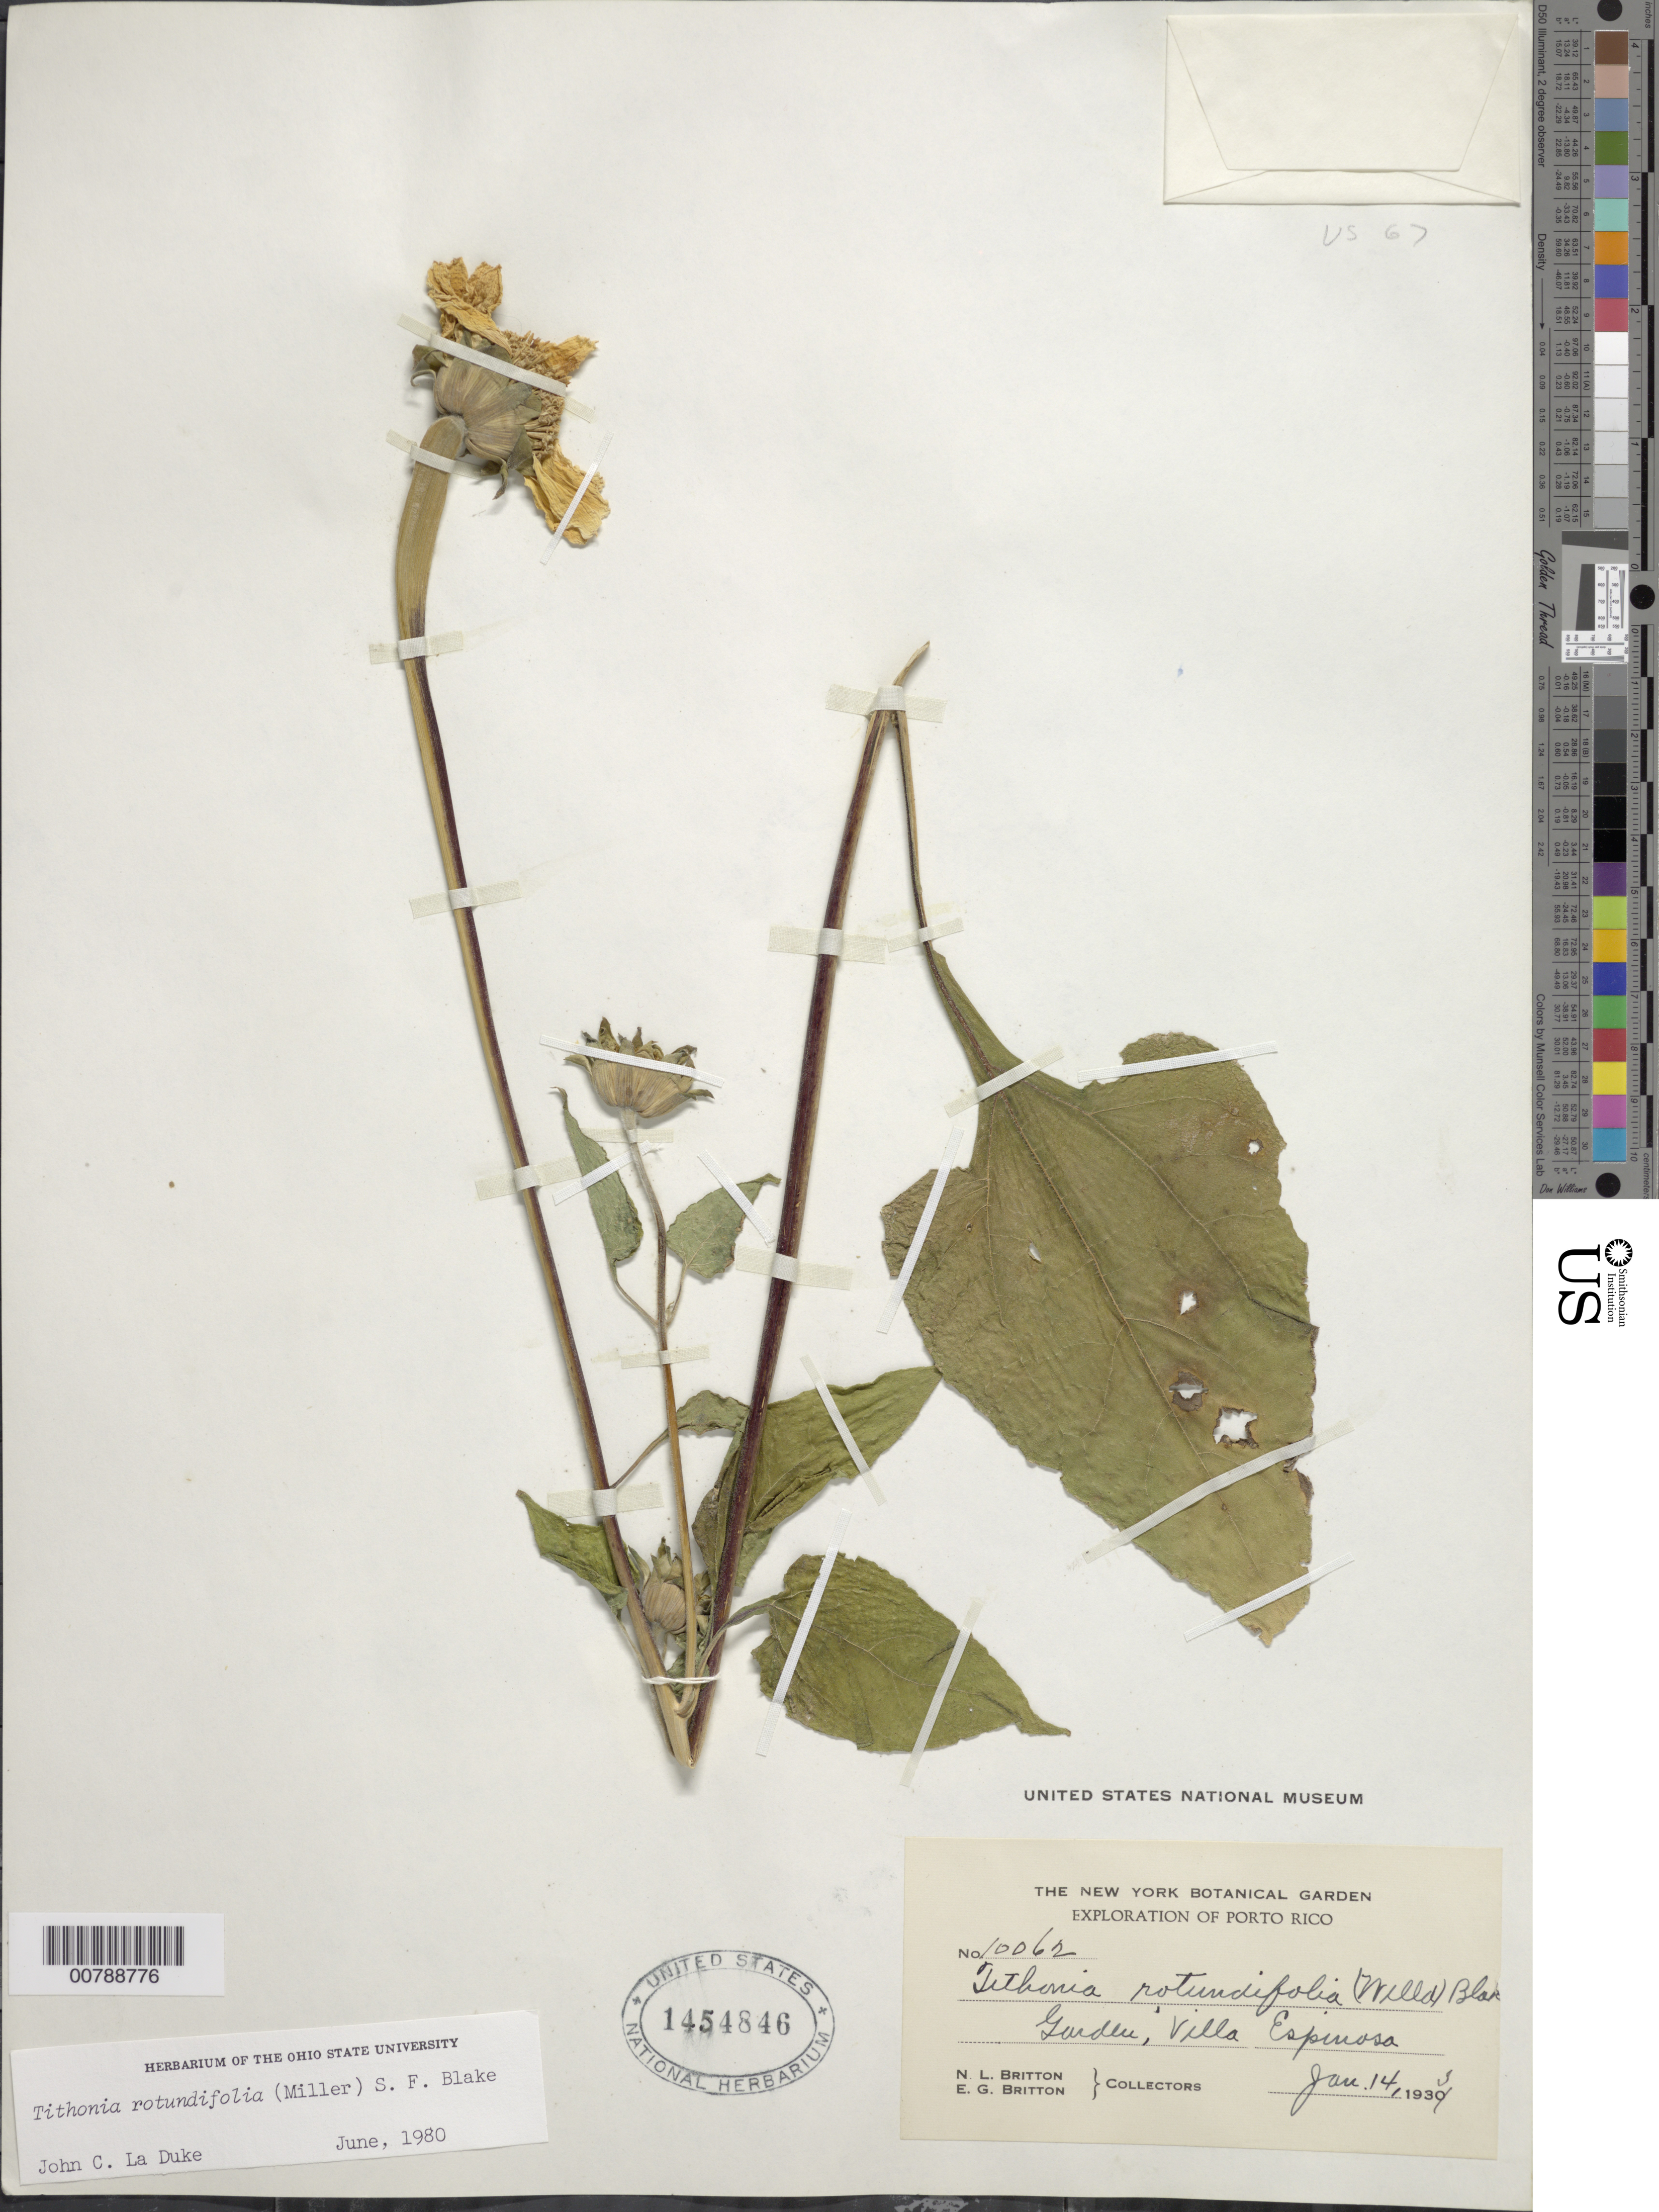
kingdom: Plantae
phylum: Tracheophyta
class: Magnoliopsida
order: Asterales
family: Asteraceae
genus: Tithonia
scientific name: Tithonia rotundifolia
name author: (Mill.) S.F. Blake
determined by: La Duke, J. C.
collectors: N. Britton & E. G. Britton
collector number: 10062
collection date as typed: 14 Jan 1933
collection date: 1933-01-14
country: Puerto Rico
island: Vieques I.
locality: Garden, Villa Espinosa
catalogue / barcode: US 1454846